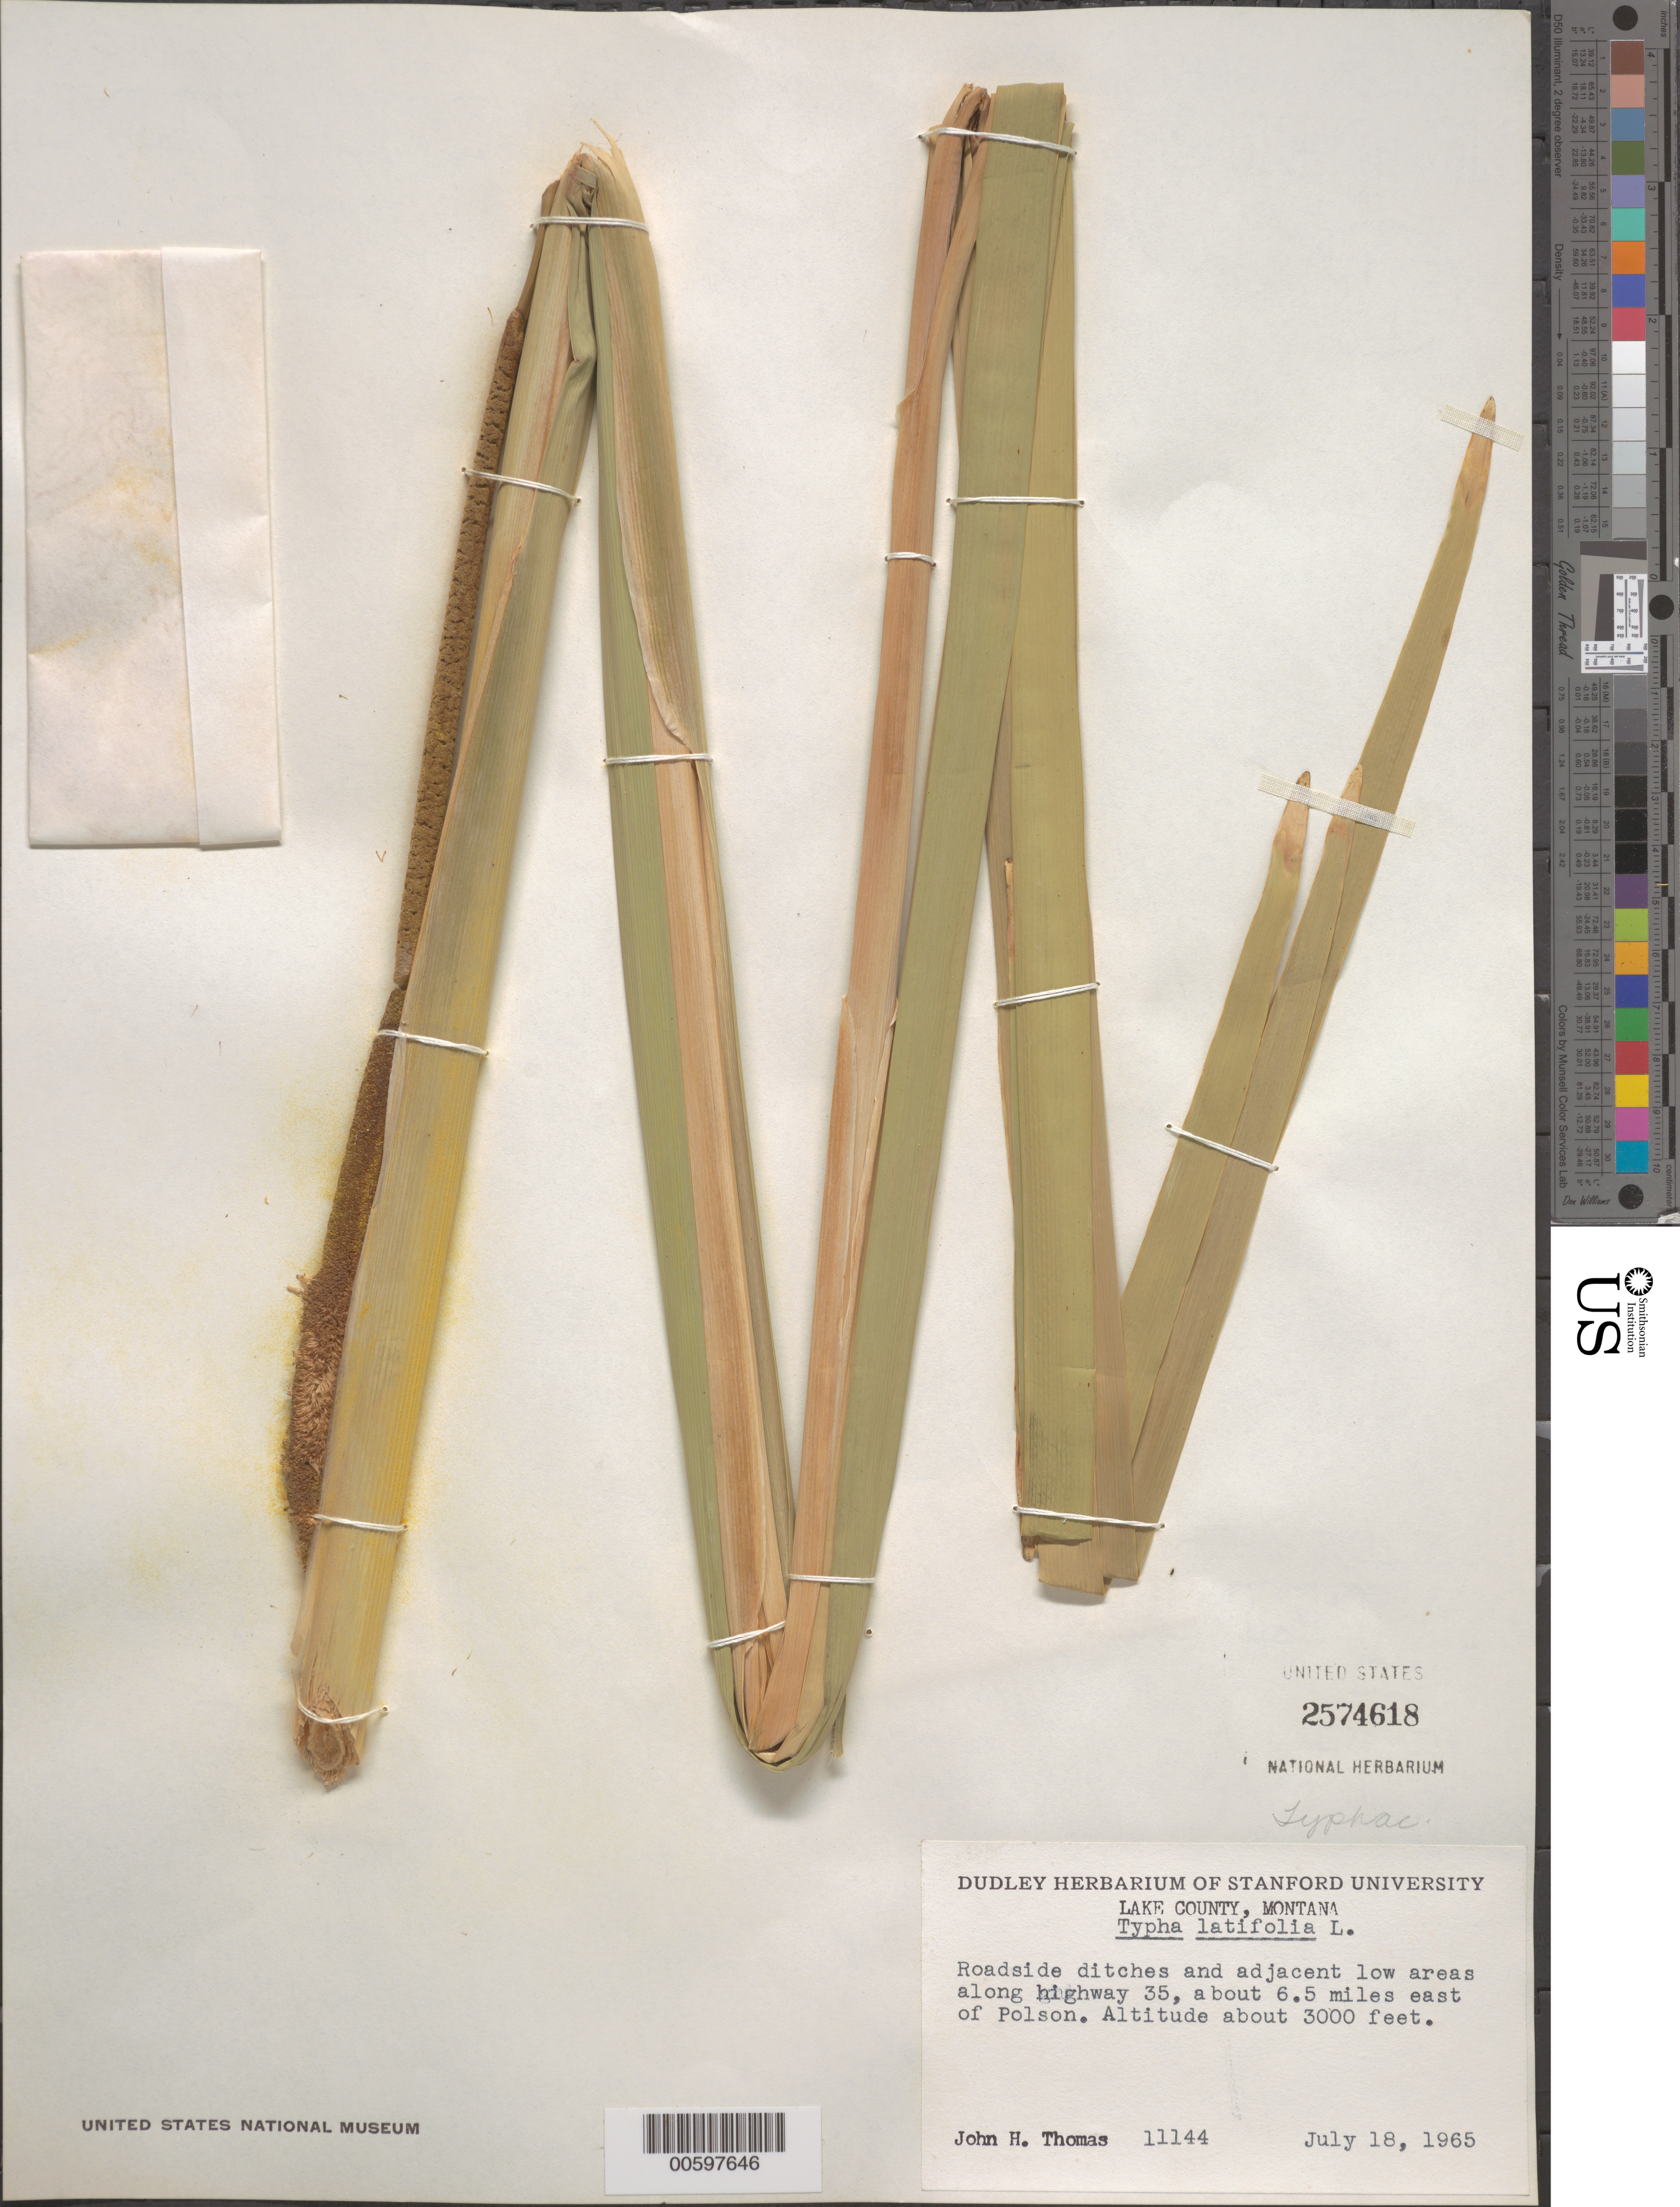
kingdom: Plantae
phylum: Tracheophyta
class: Liliopsida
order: Poales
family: Typhaceae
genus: Typha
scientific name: Typha latifolia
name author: L.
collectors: J. H. Thomas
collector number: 1114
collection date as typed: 18 Jul 1965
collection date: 1965-07-18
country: United States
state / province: Montana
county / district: Lake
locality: Along highway 35, E of Polson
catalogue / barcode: US 2574618